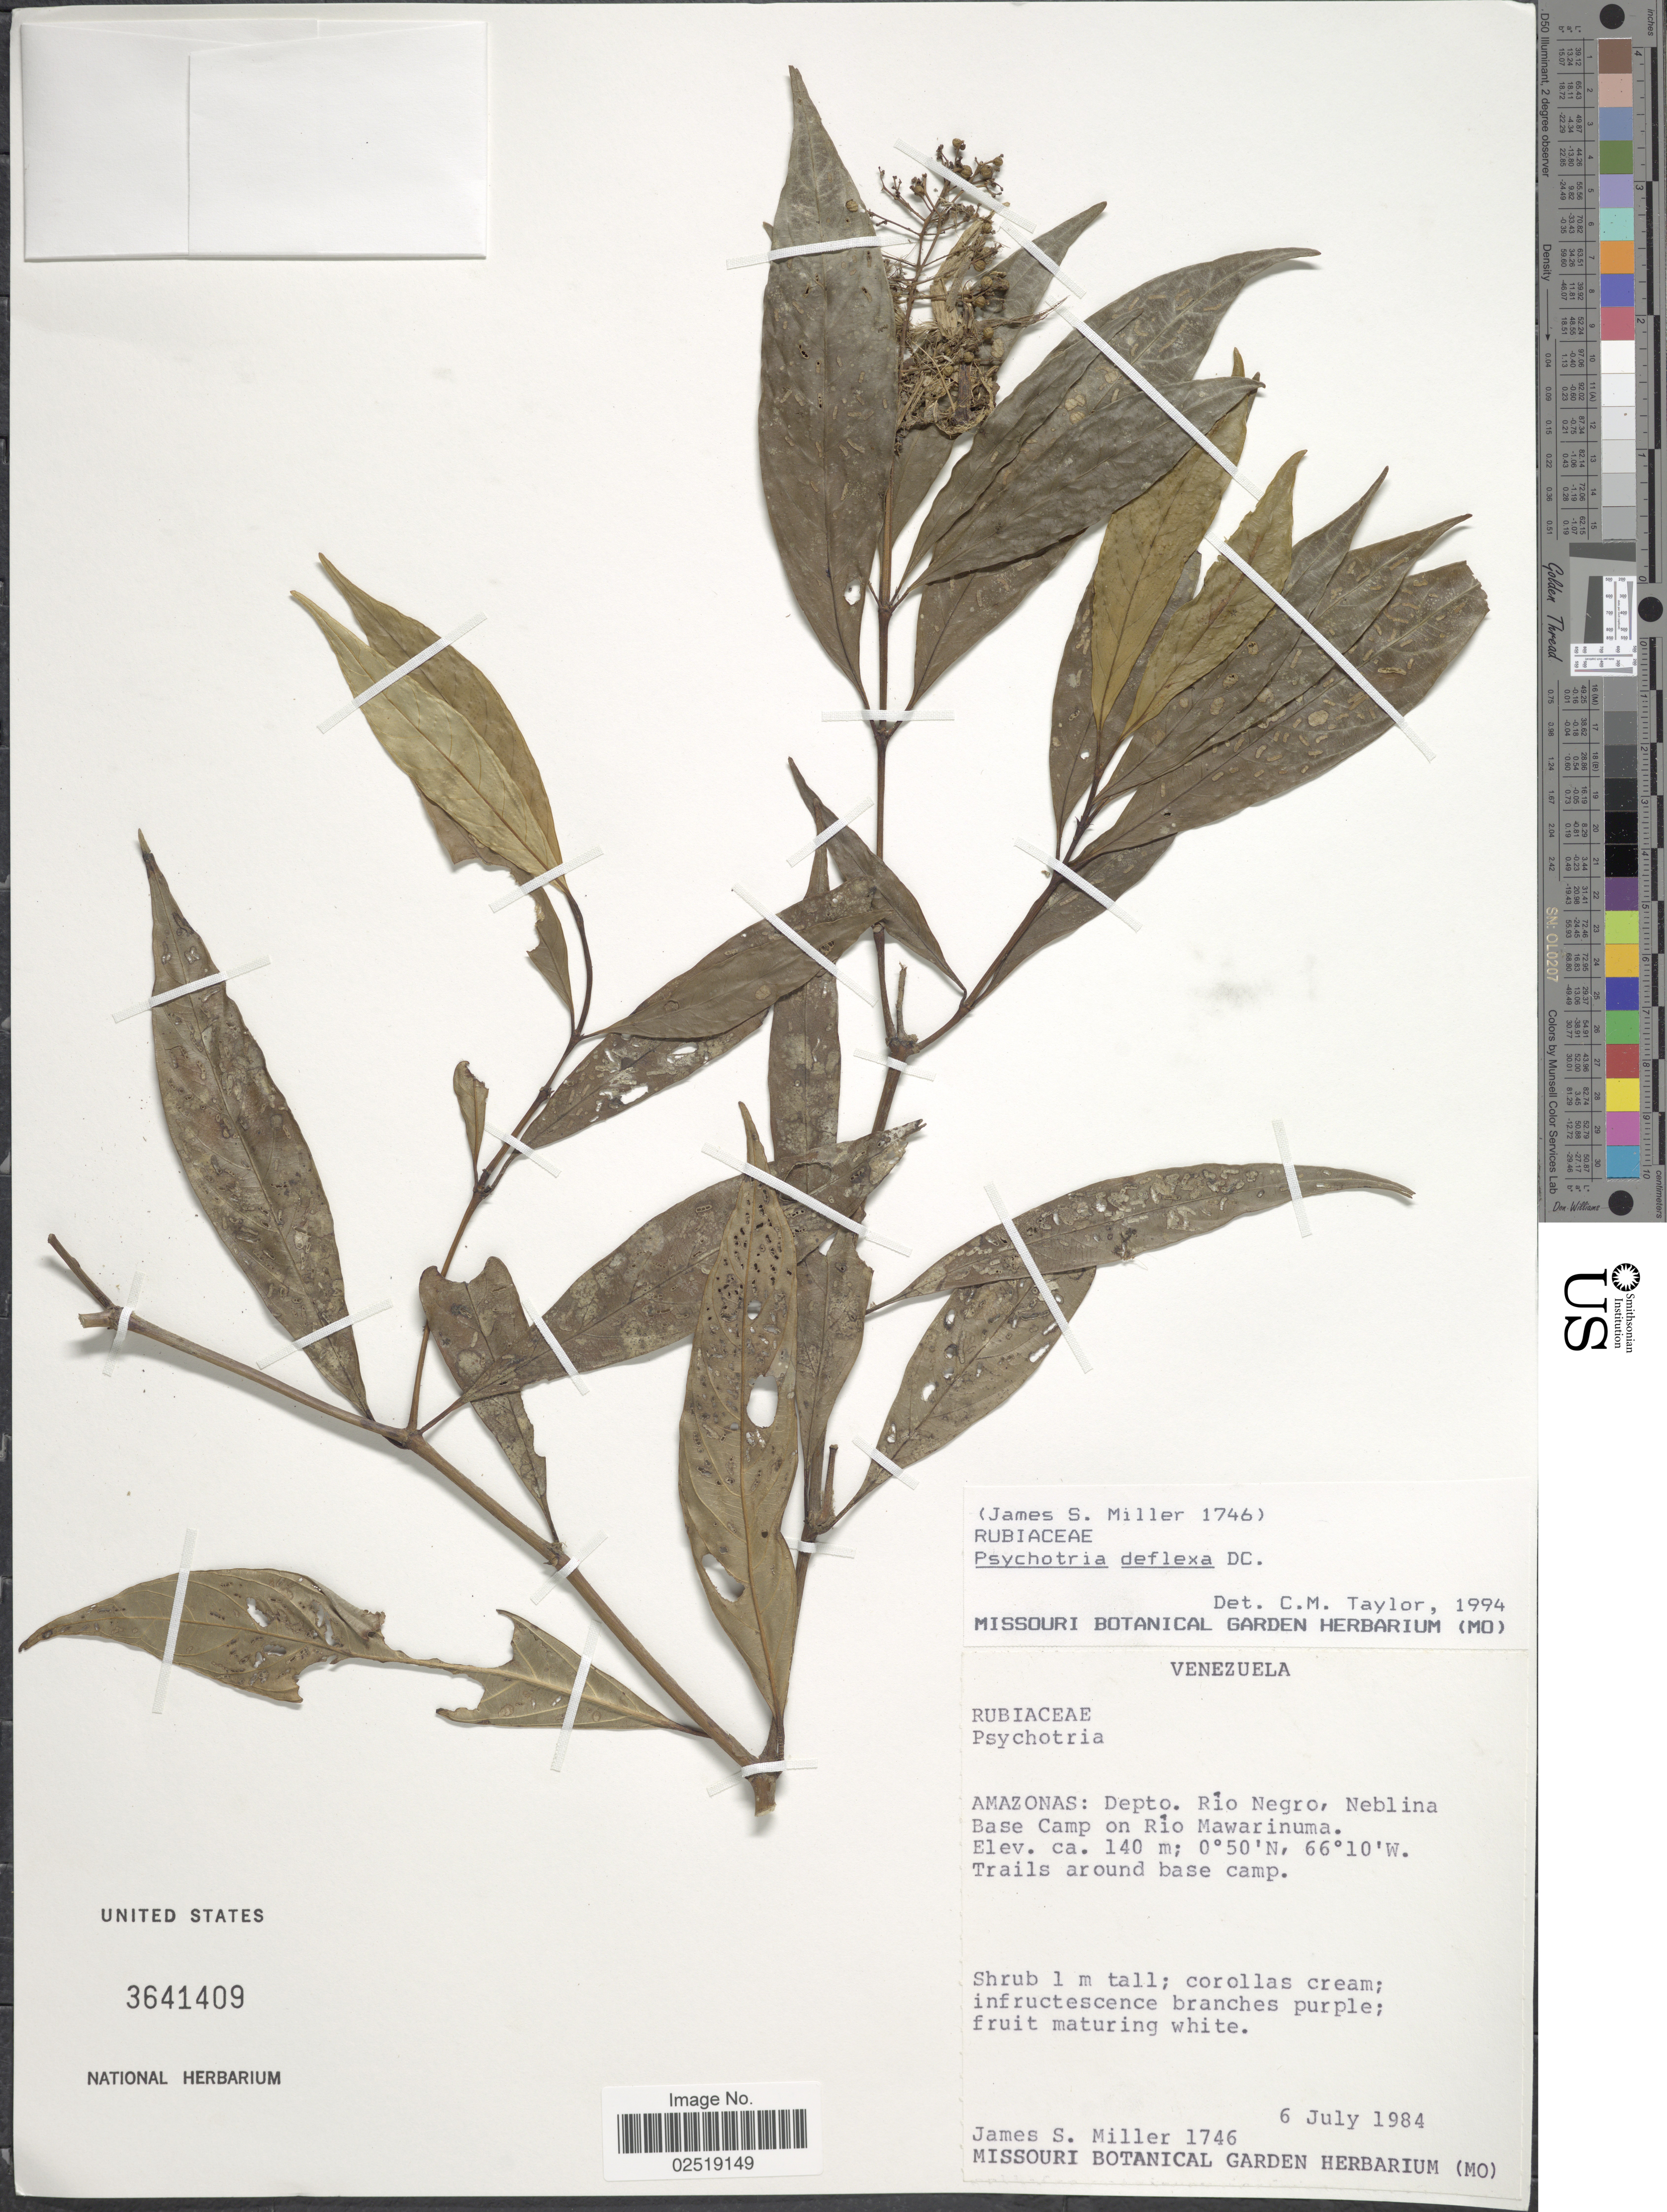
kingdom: Plantae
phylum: Tracheophyta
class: Magnoliopsida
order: Gentianales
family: Rubiaceae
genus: Psychotria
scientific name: Psychotria deflexa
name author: DC.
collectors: J. S. Miller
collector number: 1746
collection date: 1984-07-06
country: Venezuela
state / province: Amazonas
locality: Depto. Rio Negro, Neblina Base Camp on Rio Mawarinuma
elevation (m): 140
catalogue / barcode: US 3641409